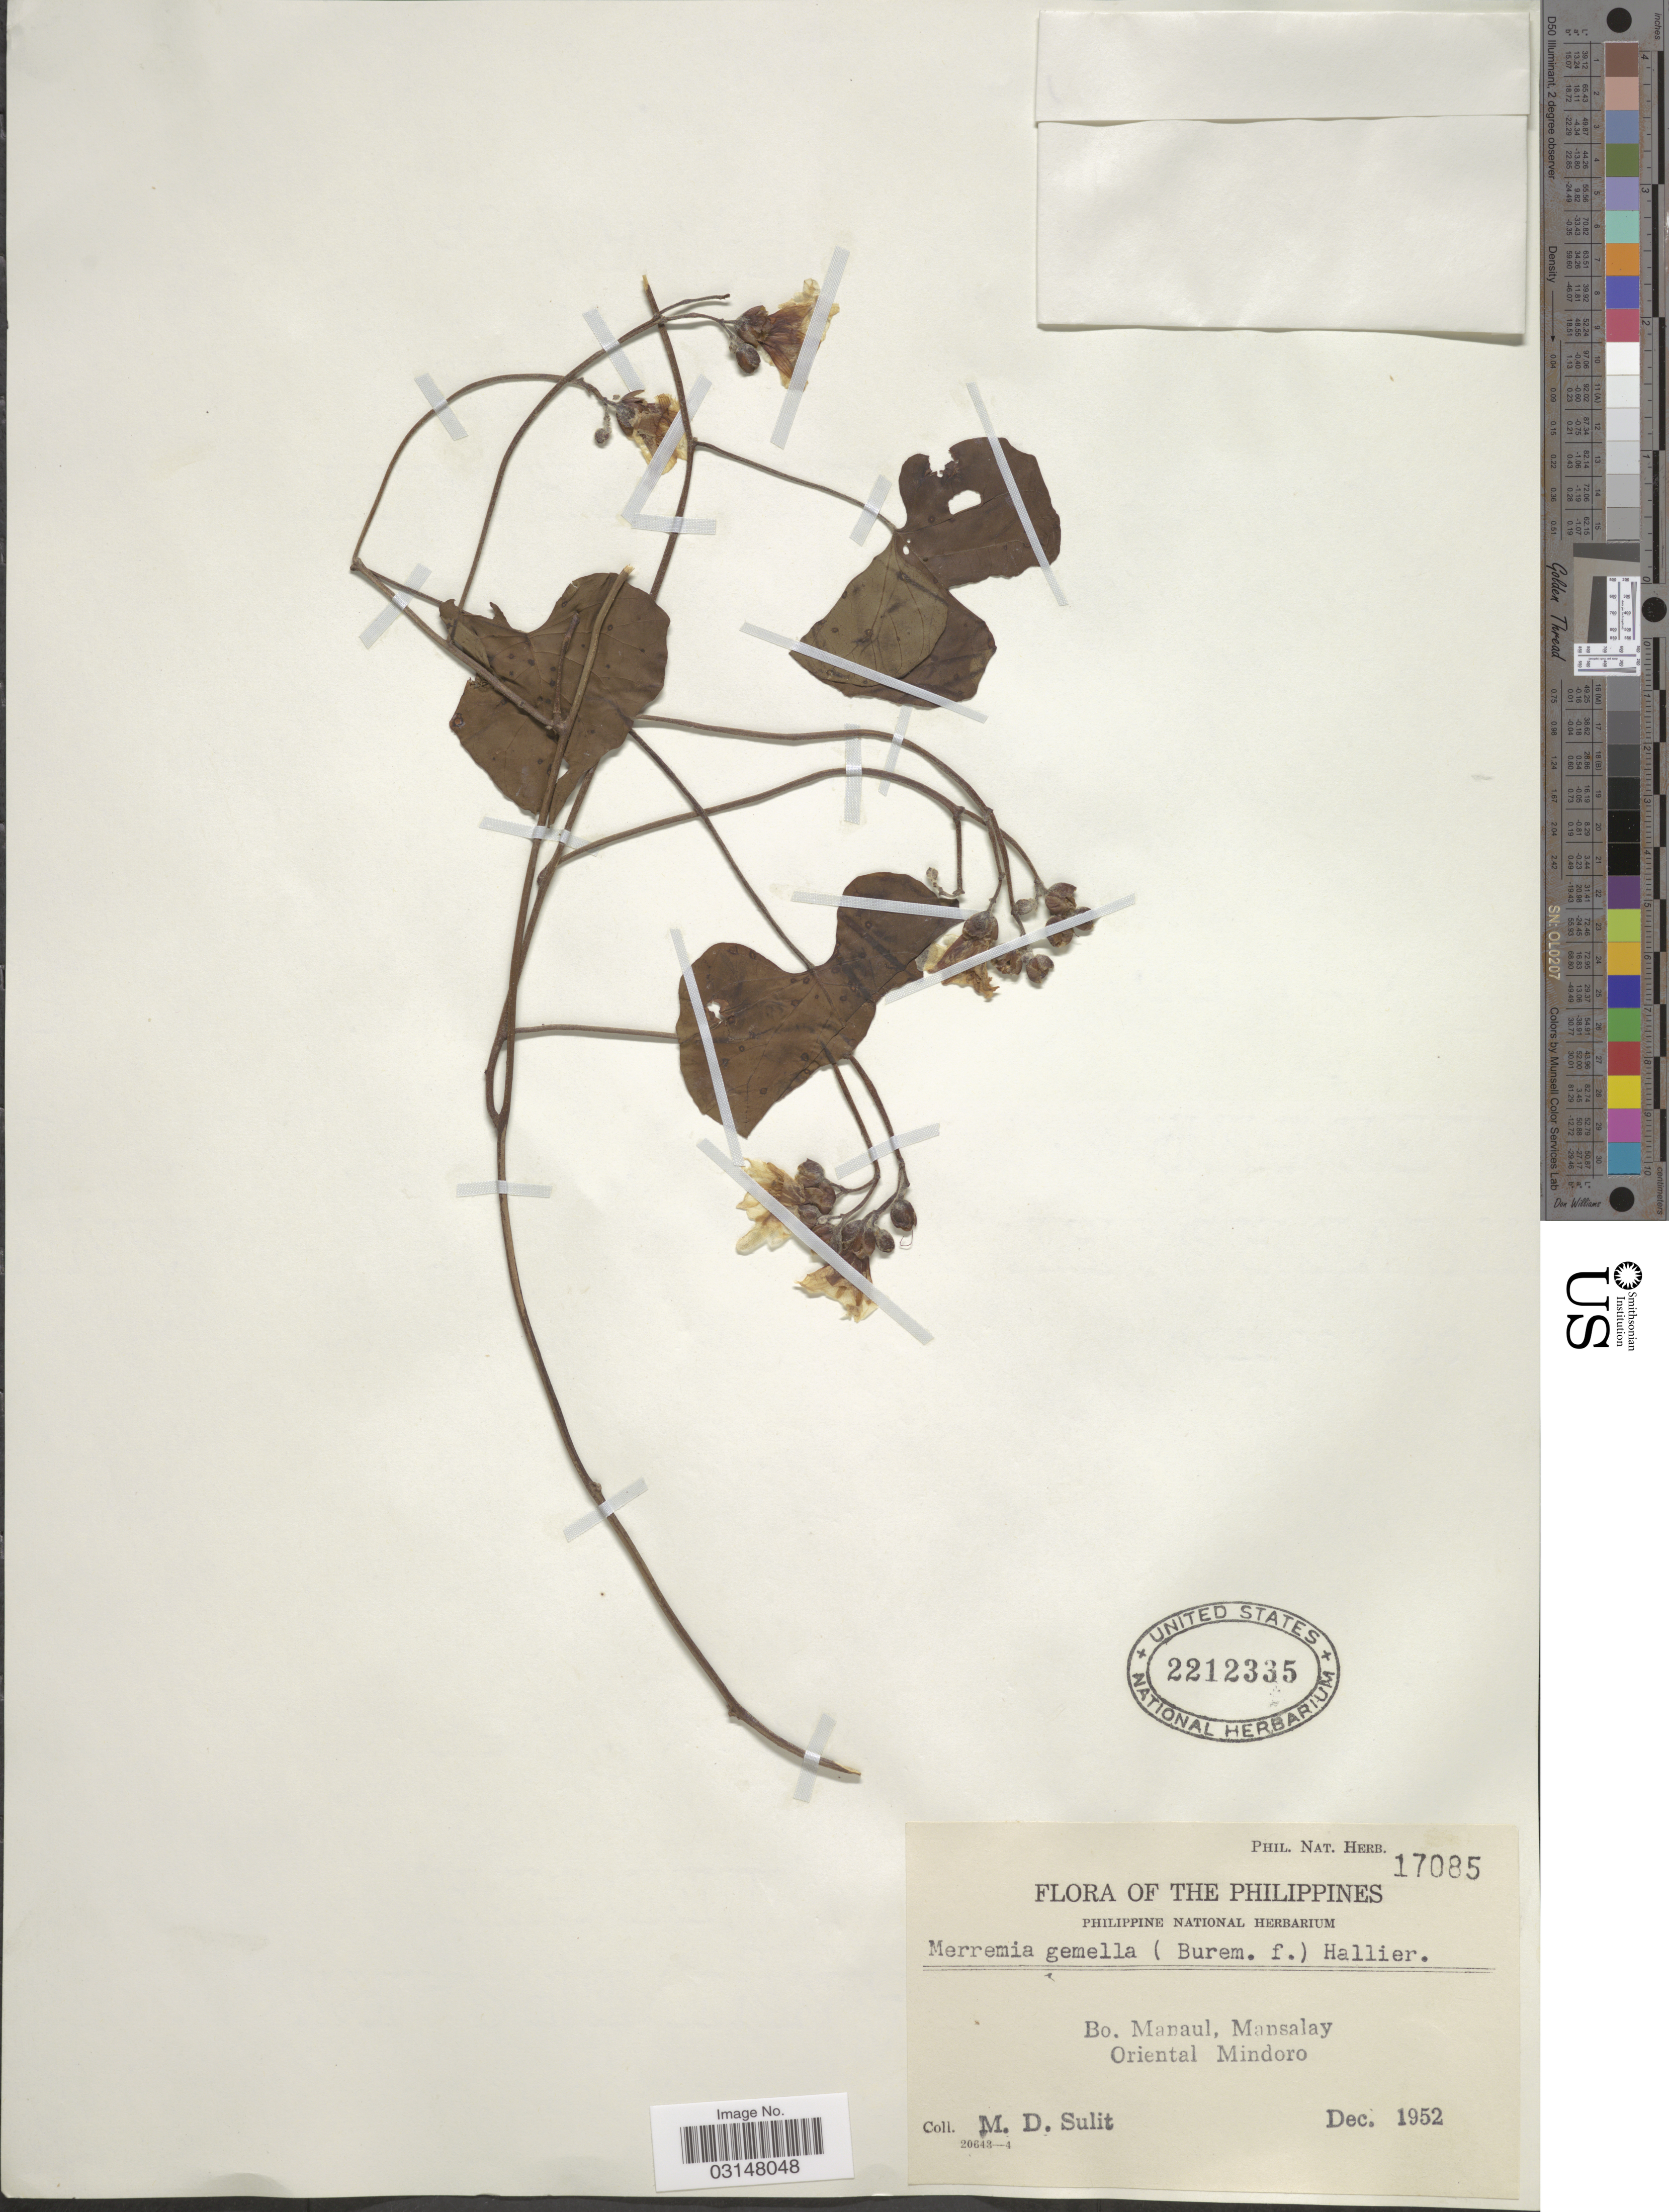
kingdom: Plantae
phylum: Tracheophyta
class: Magnoliopsida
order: Solanales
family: Convolvulaceae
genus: Merremia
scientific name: Merremia gemella var. gemella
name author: (Burm. f.) Hallier f.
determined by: Strong, Mark T., (BOT), Smithsonian Institution - National Museum of Natural History (UNITED STATES)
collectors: M. Sulit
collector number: Phil. Nat. Herb. 17085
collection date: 1952-12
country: Philippines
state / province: Mimaropa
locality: Bo. Manaul, Mansalay. Oriental Mindoro.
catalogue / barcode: US 2212335